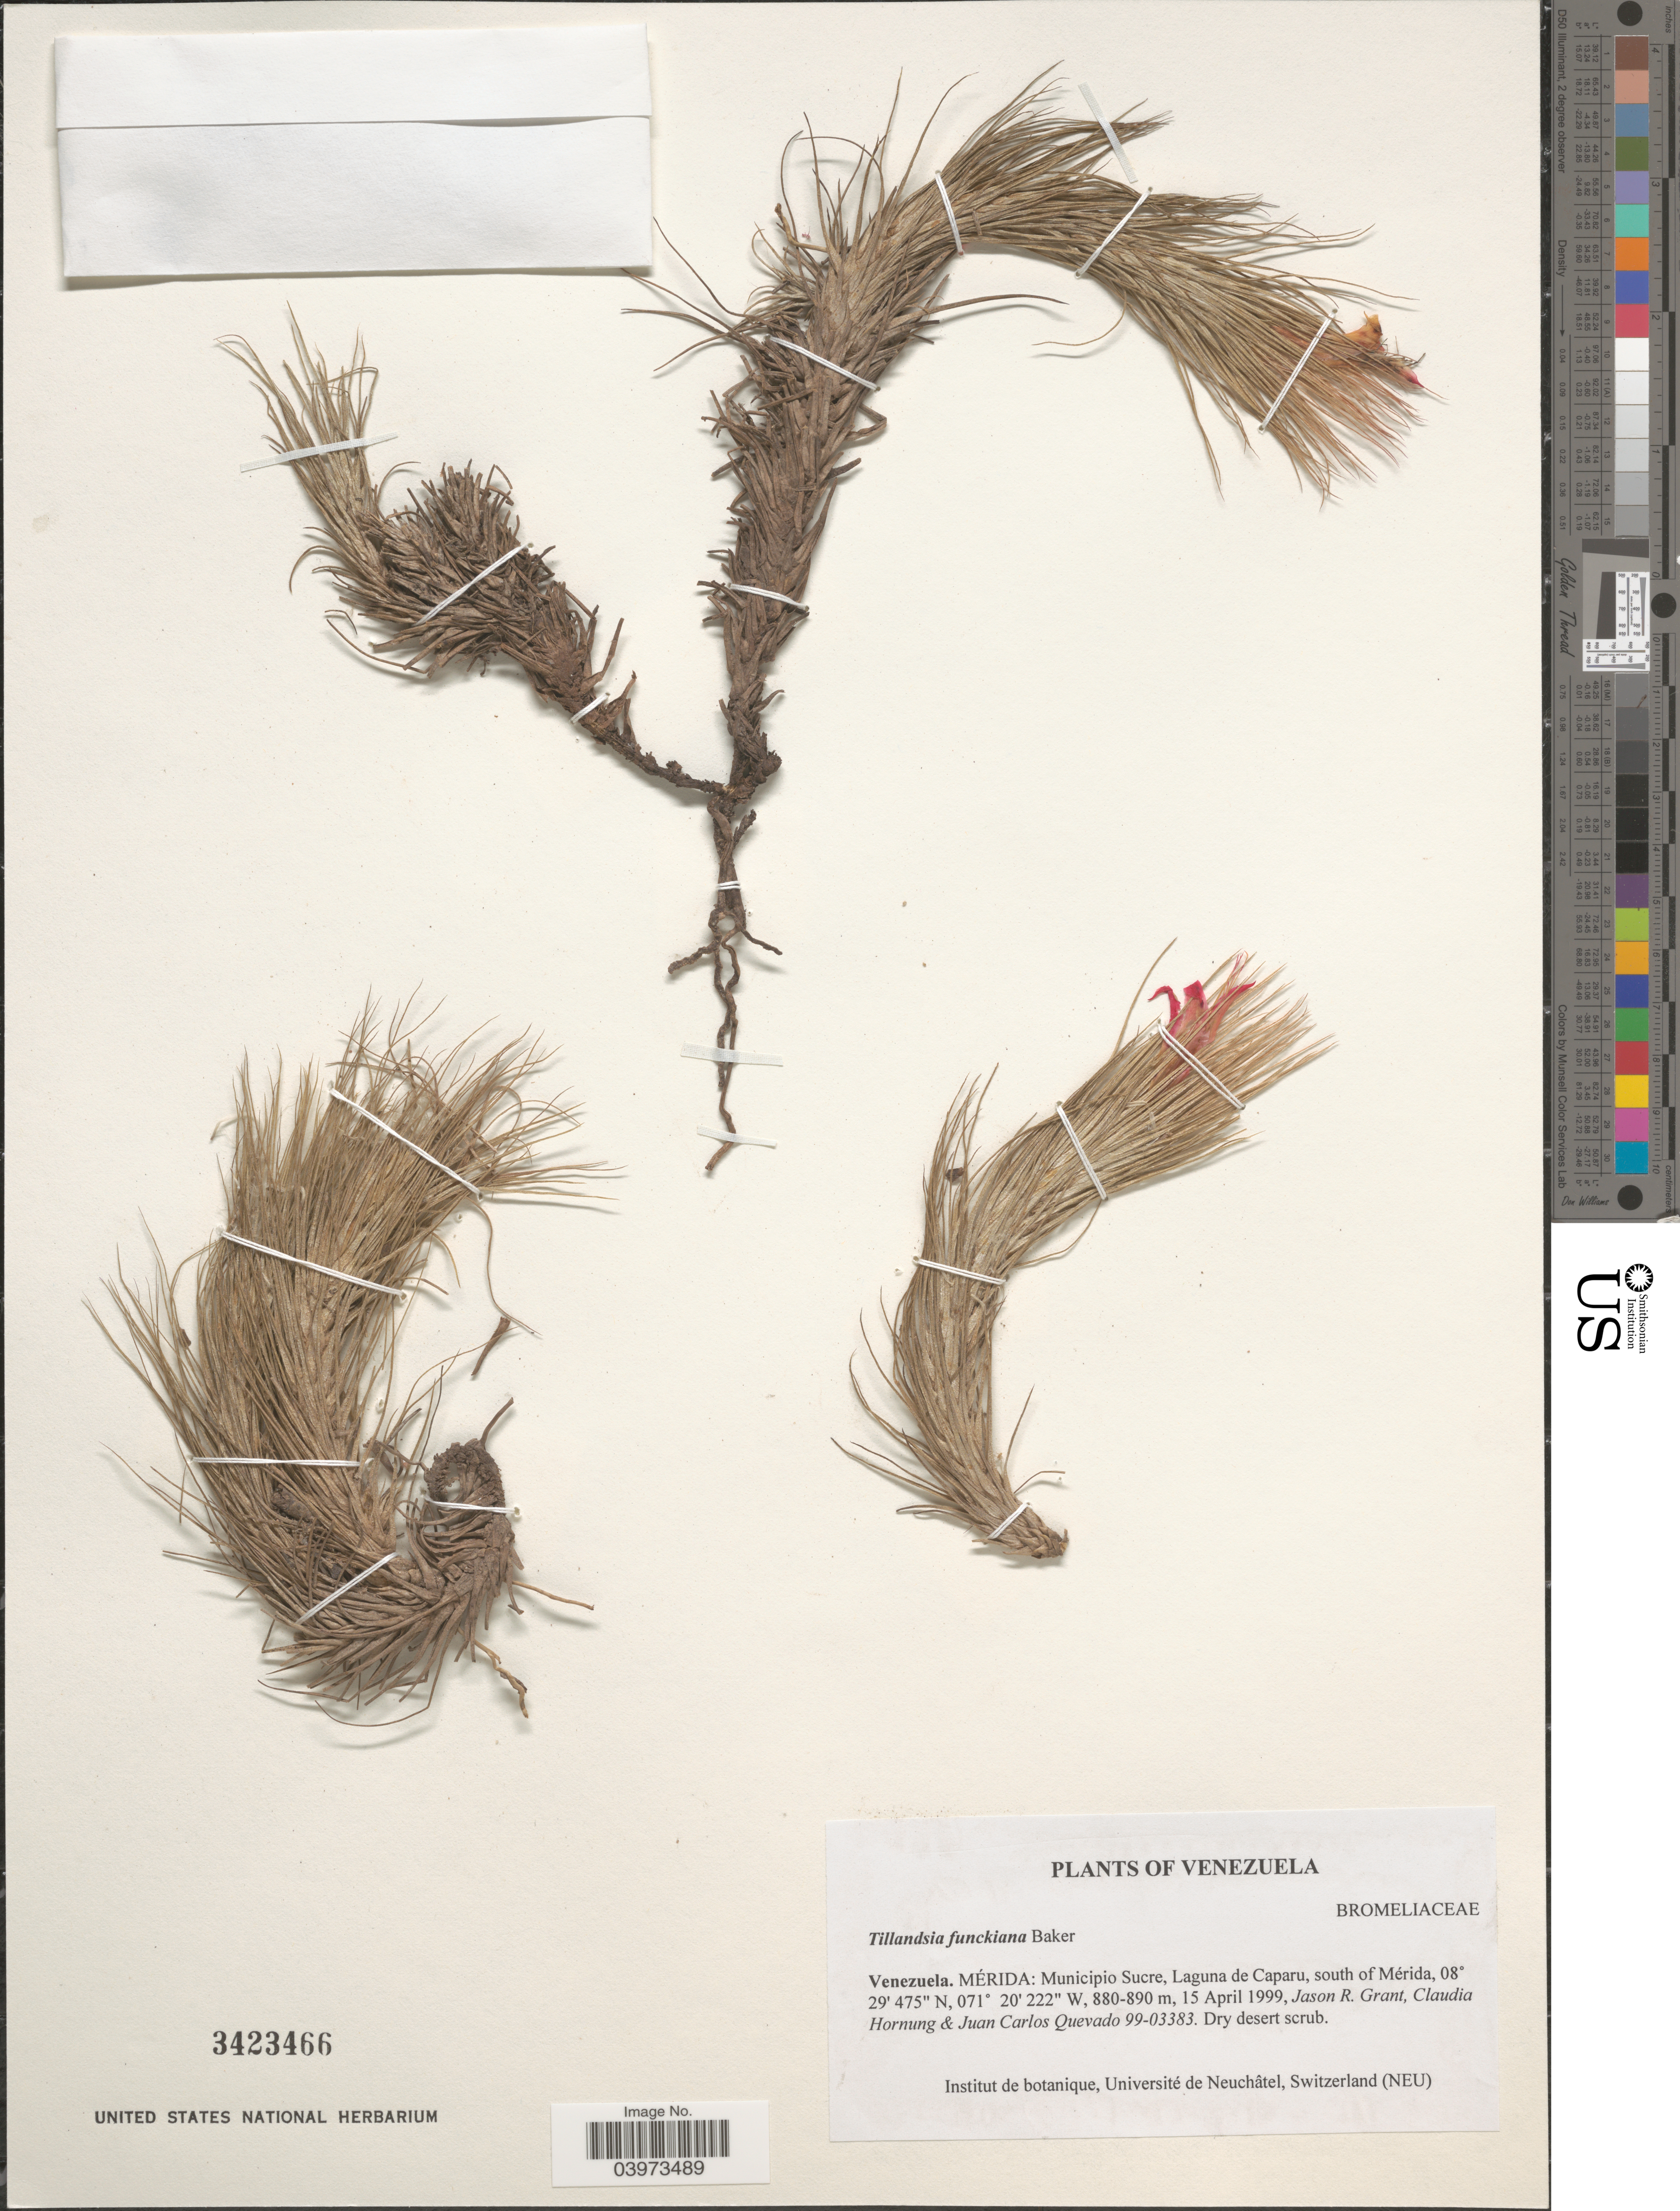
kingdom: Plantae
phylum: Tracheophyta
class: Liliopsida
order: Poales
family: Bromeliaceae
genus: Tillandsia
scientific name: Tillandsia funckiana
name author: Baker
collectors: J. R. Grant, C. Hornung & J. Quevado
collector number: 99-03383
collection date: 1999-04-15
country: Venezuela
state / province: Merida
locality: Municipio Sucre, Laguna de Caparu, south of Mérida.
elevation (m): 880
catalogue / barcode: US 3423466